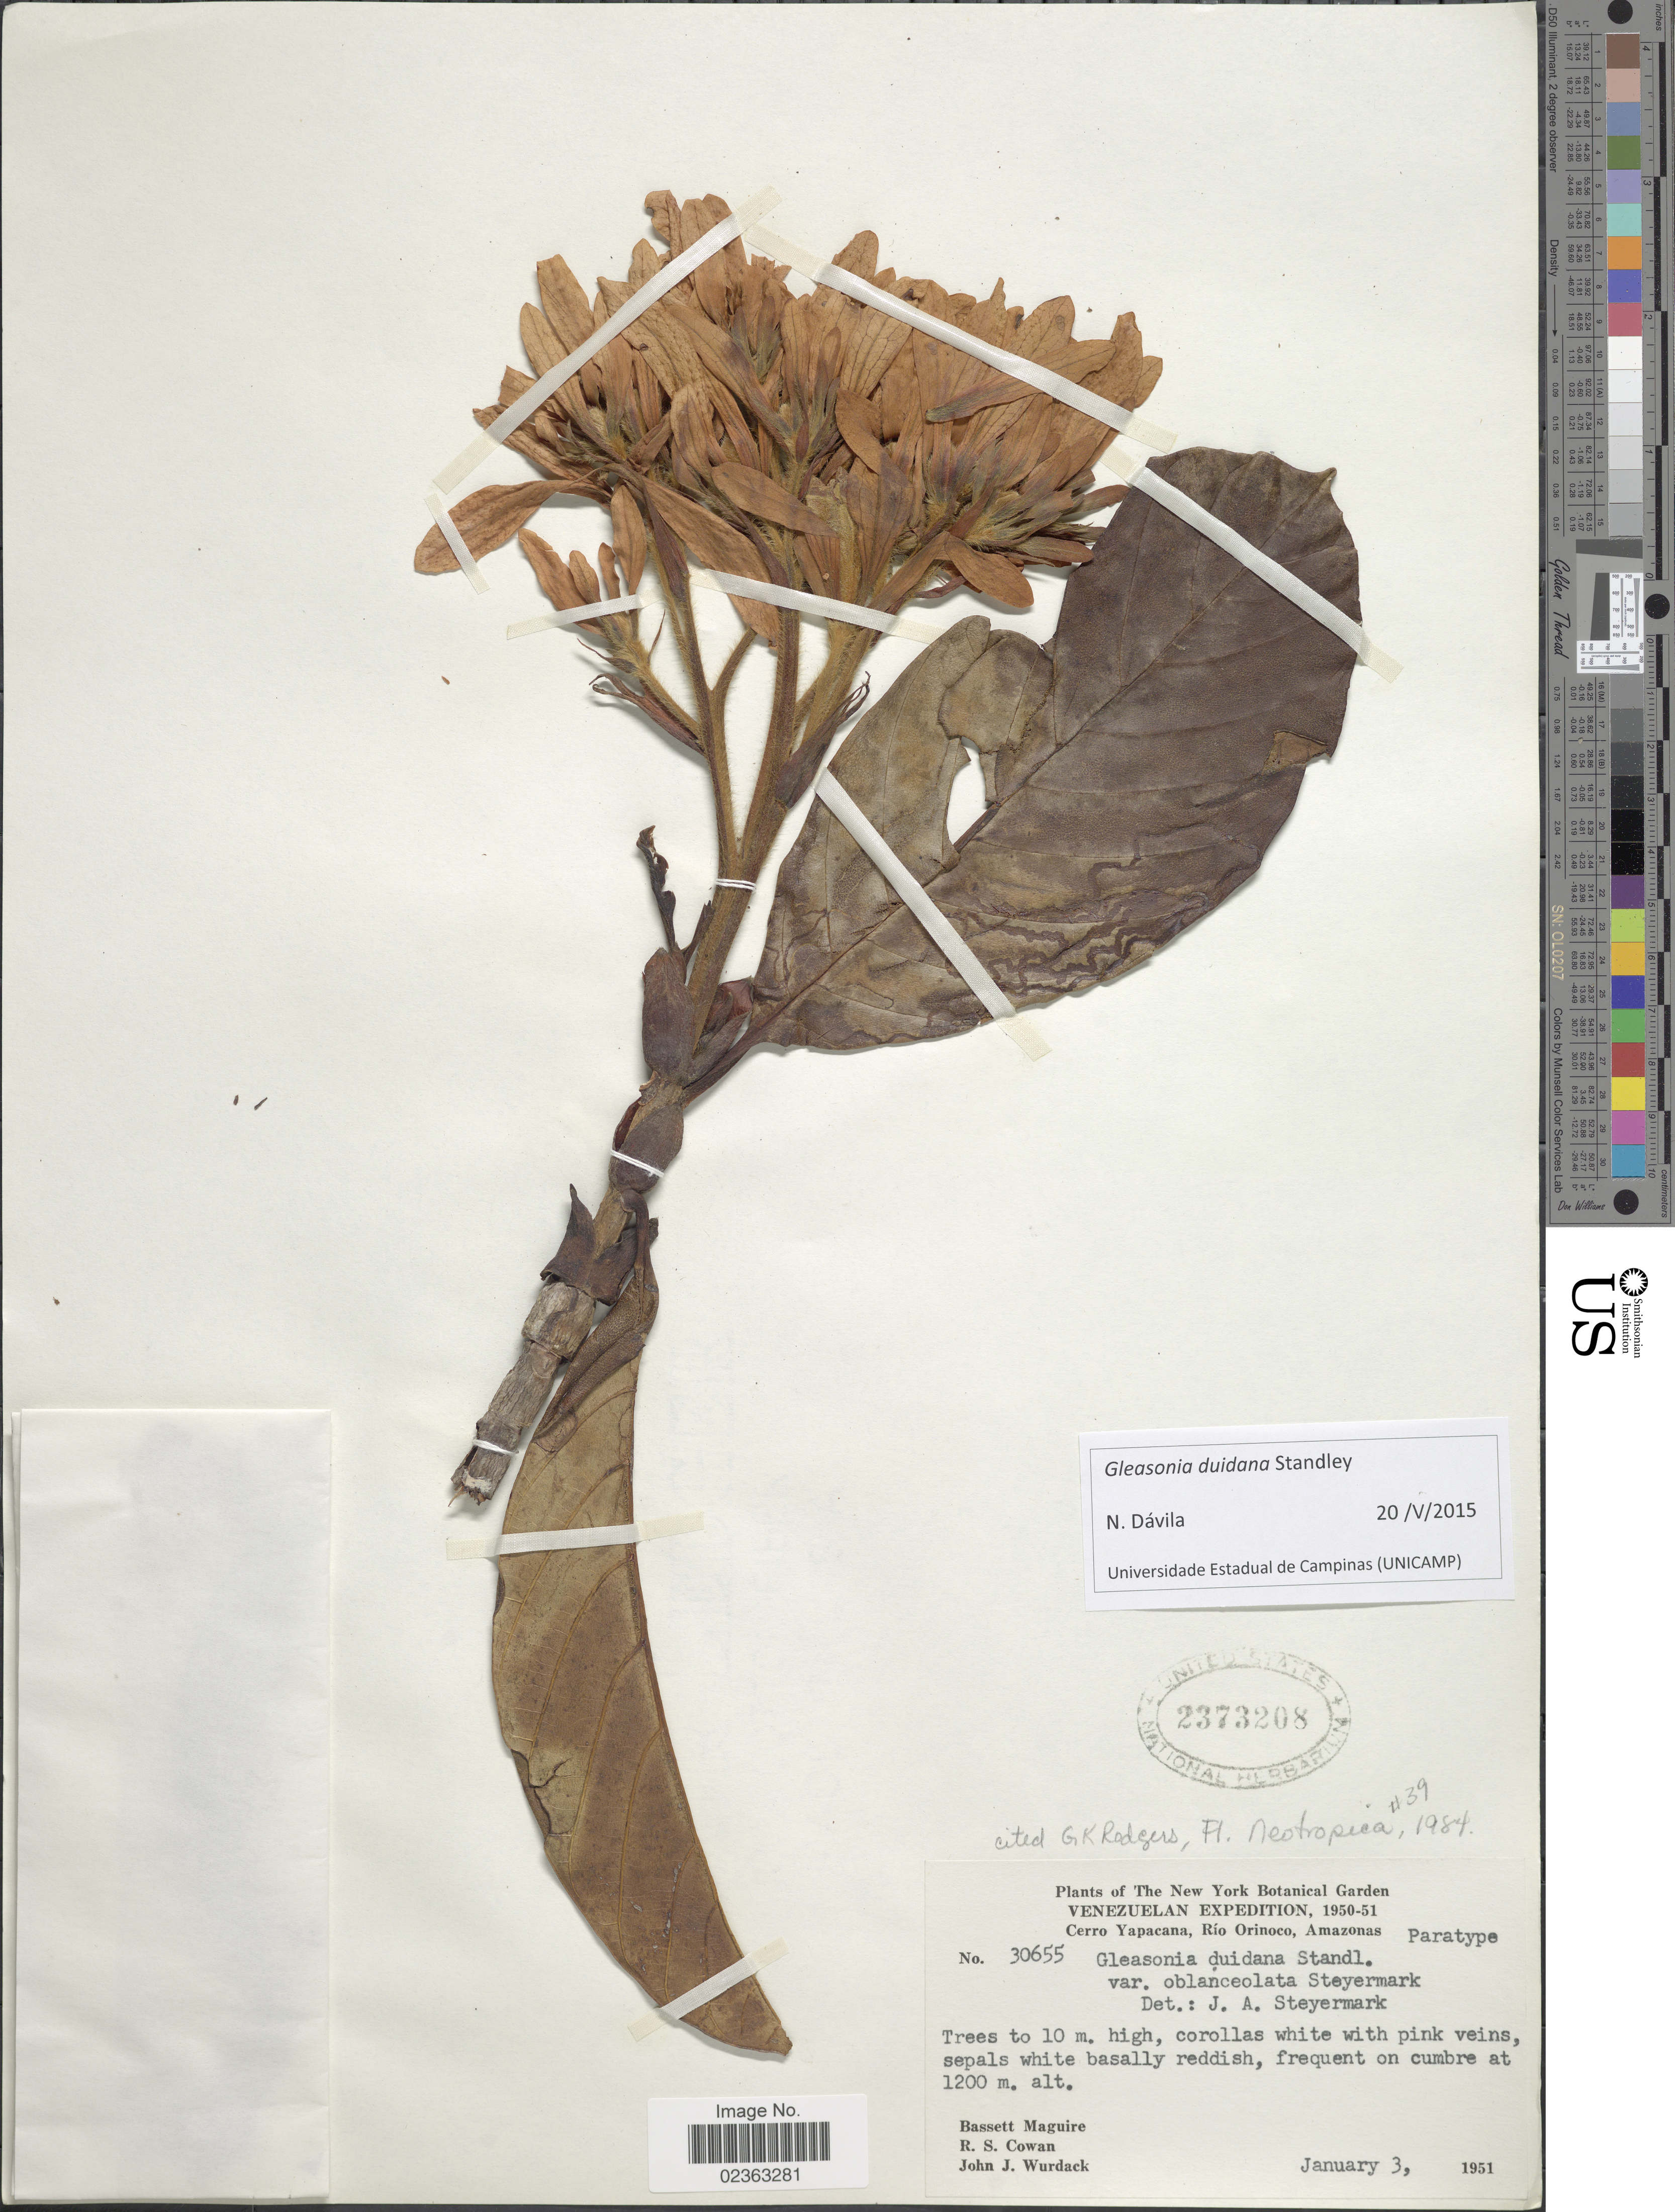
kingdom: Plantae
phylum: Tracheophyta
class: Magnoliopsida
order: Gentianales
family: Rubiaceae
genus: Gleasonia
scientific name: Gleasonia duidana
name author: Standl.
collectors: B. Maguire, R. S. Cowan & J. J. Wurdack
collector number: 30655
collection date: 1951-01-03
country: Venezuela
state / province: Amazonas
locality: Cerro Yapacana, Rio Orinoco, on cumbre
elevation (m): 1200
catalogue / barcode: US 2373208